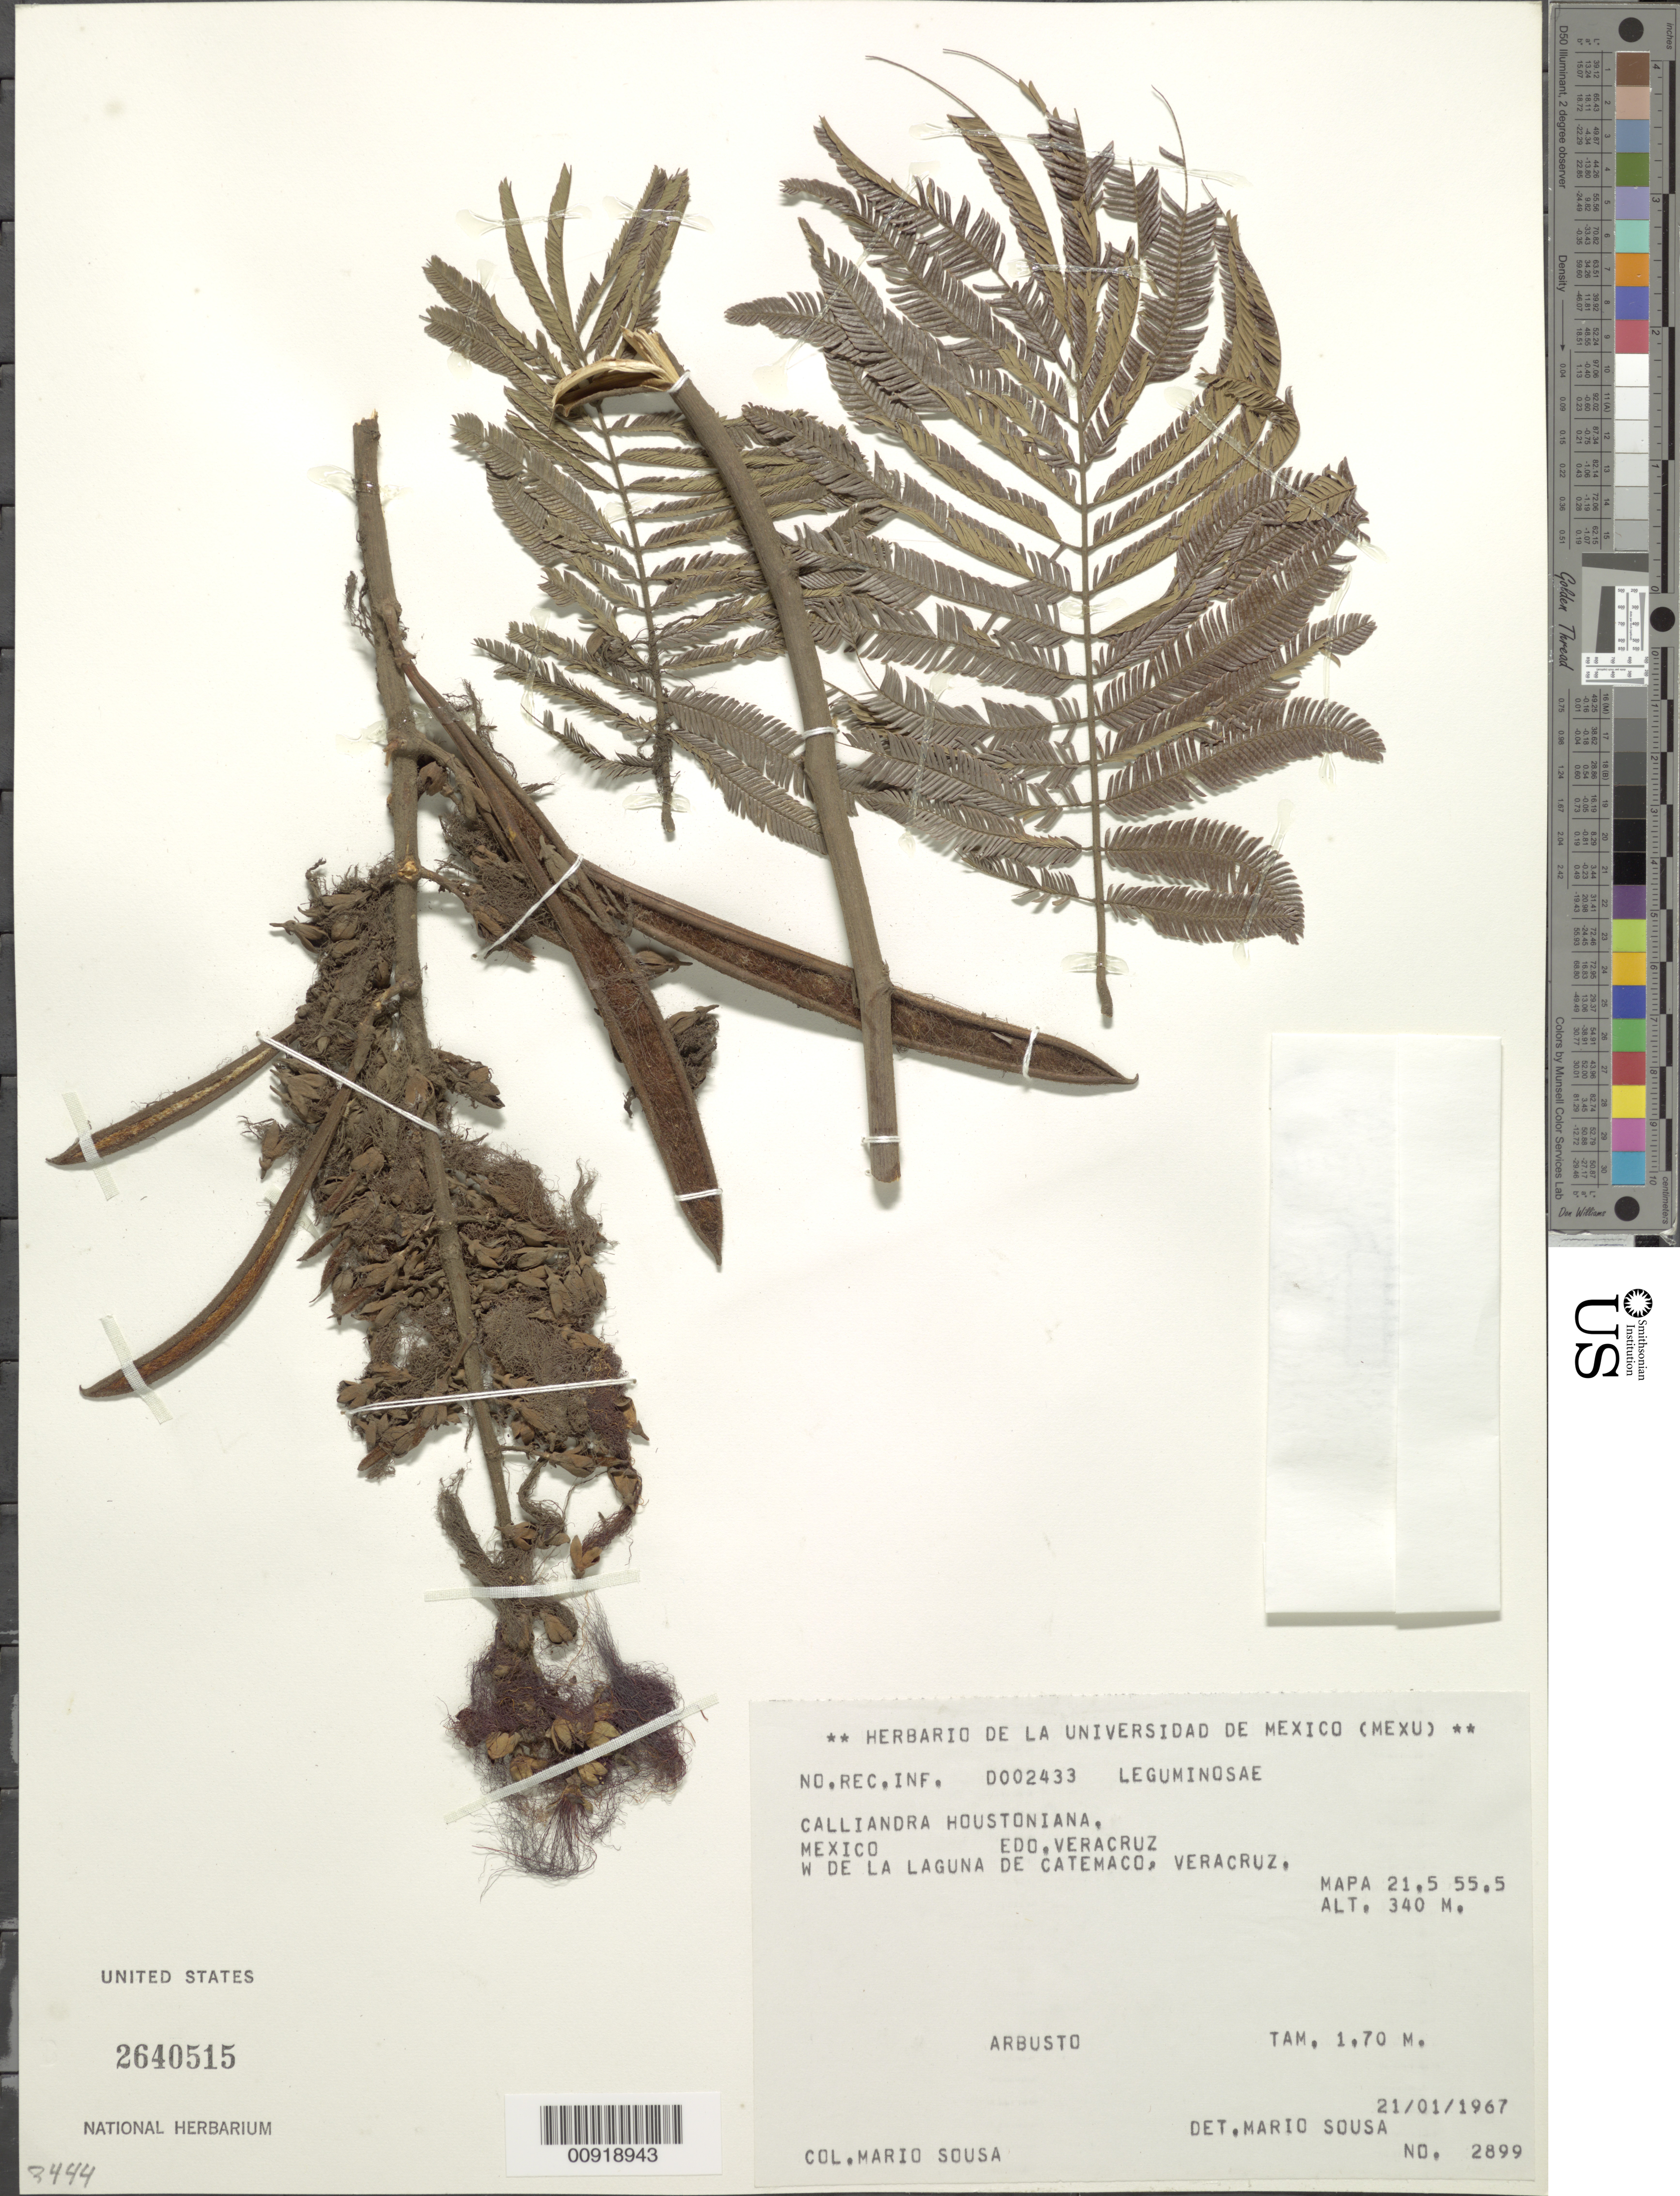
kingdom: Plantae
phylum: Tracheophyta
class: Magnoliopsida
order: Fabales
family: Fabaceae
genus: Calliandra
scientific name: Calliandra houstoniana var. houstoniana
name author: (Mill.) Standl.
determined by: Strong, Mark T., (BOT), Smithsonian Institution - National Museum of Natural History (UNITED STATES)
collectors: M. Sousa S.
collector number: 2899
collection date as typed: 21 Jan 1967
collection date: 1967-01-21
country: Mexico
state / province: Veracruz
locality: W de la Laguna de Catemaco, Veracruz. Mapa 21.5 55.5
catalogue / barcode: US 2640515